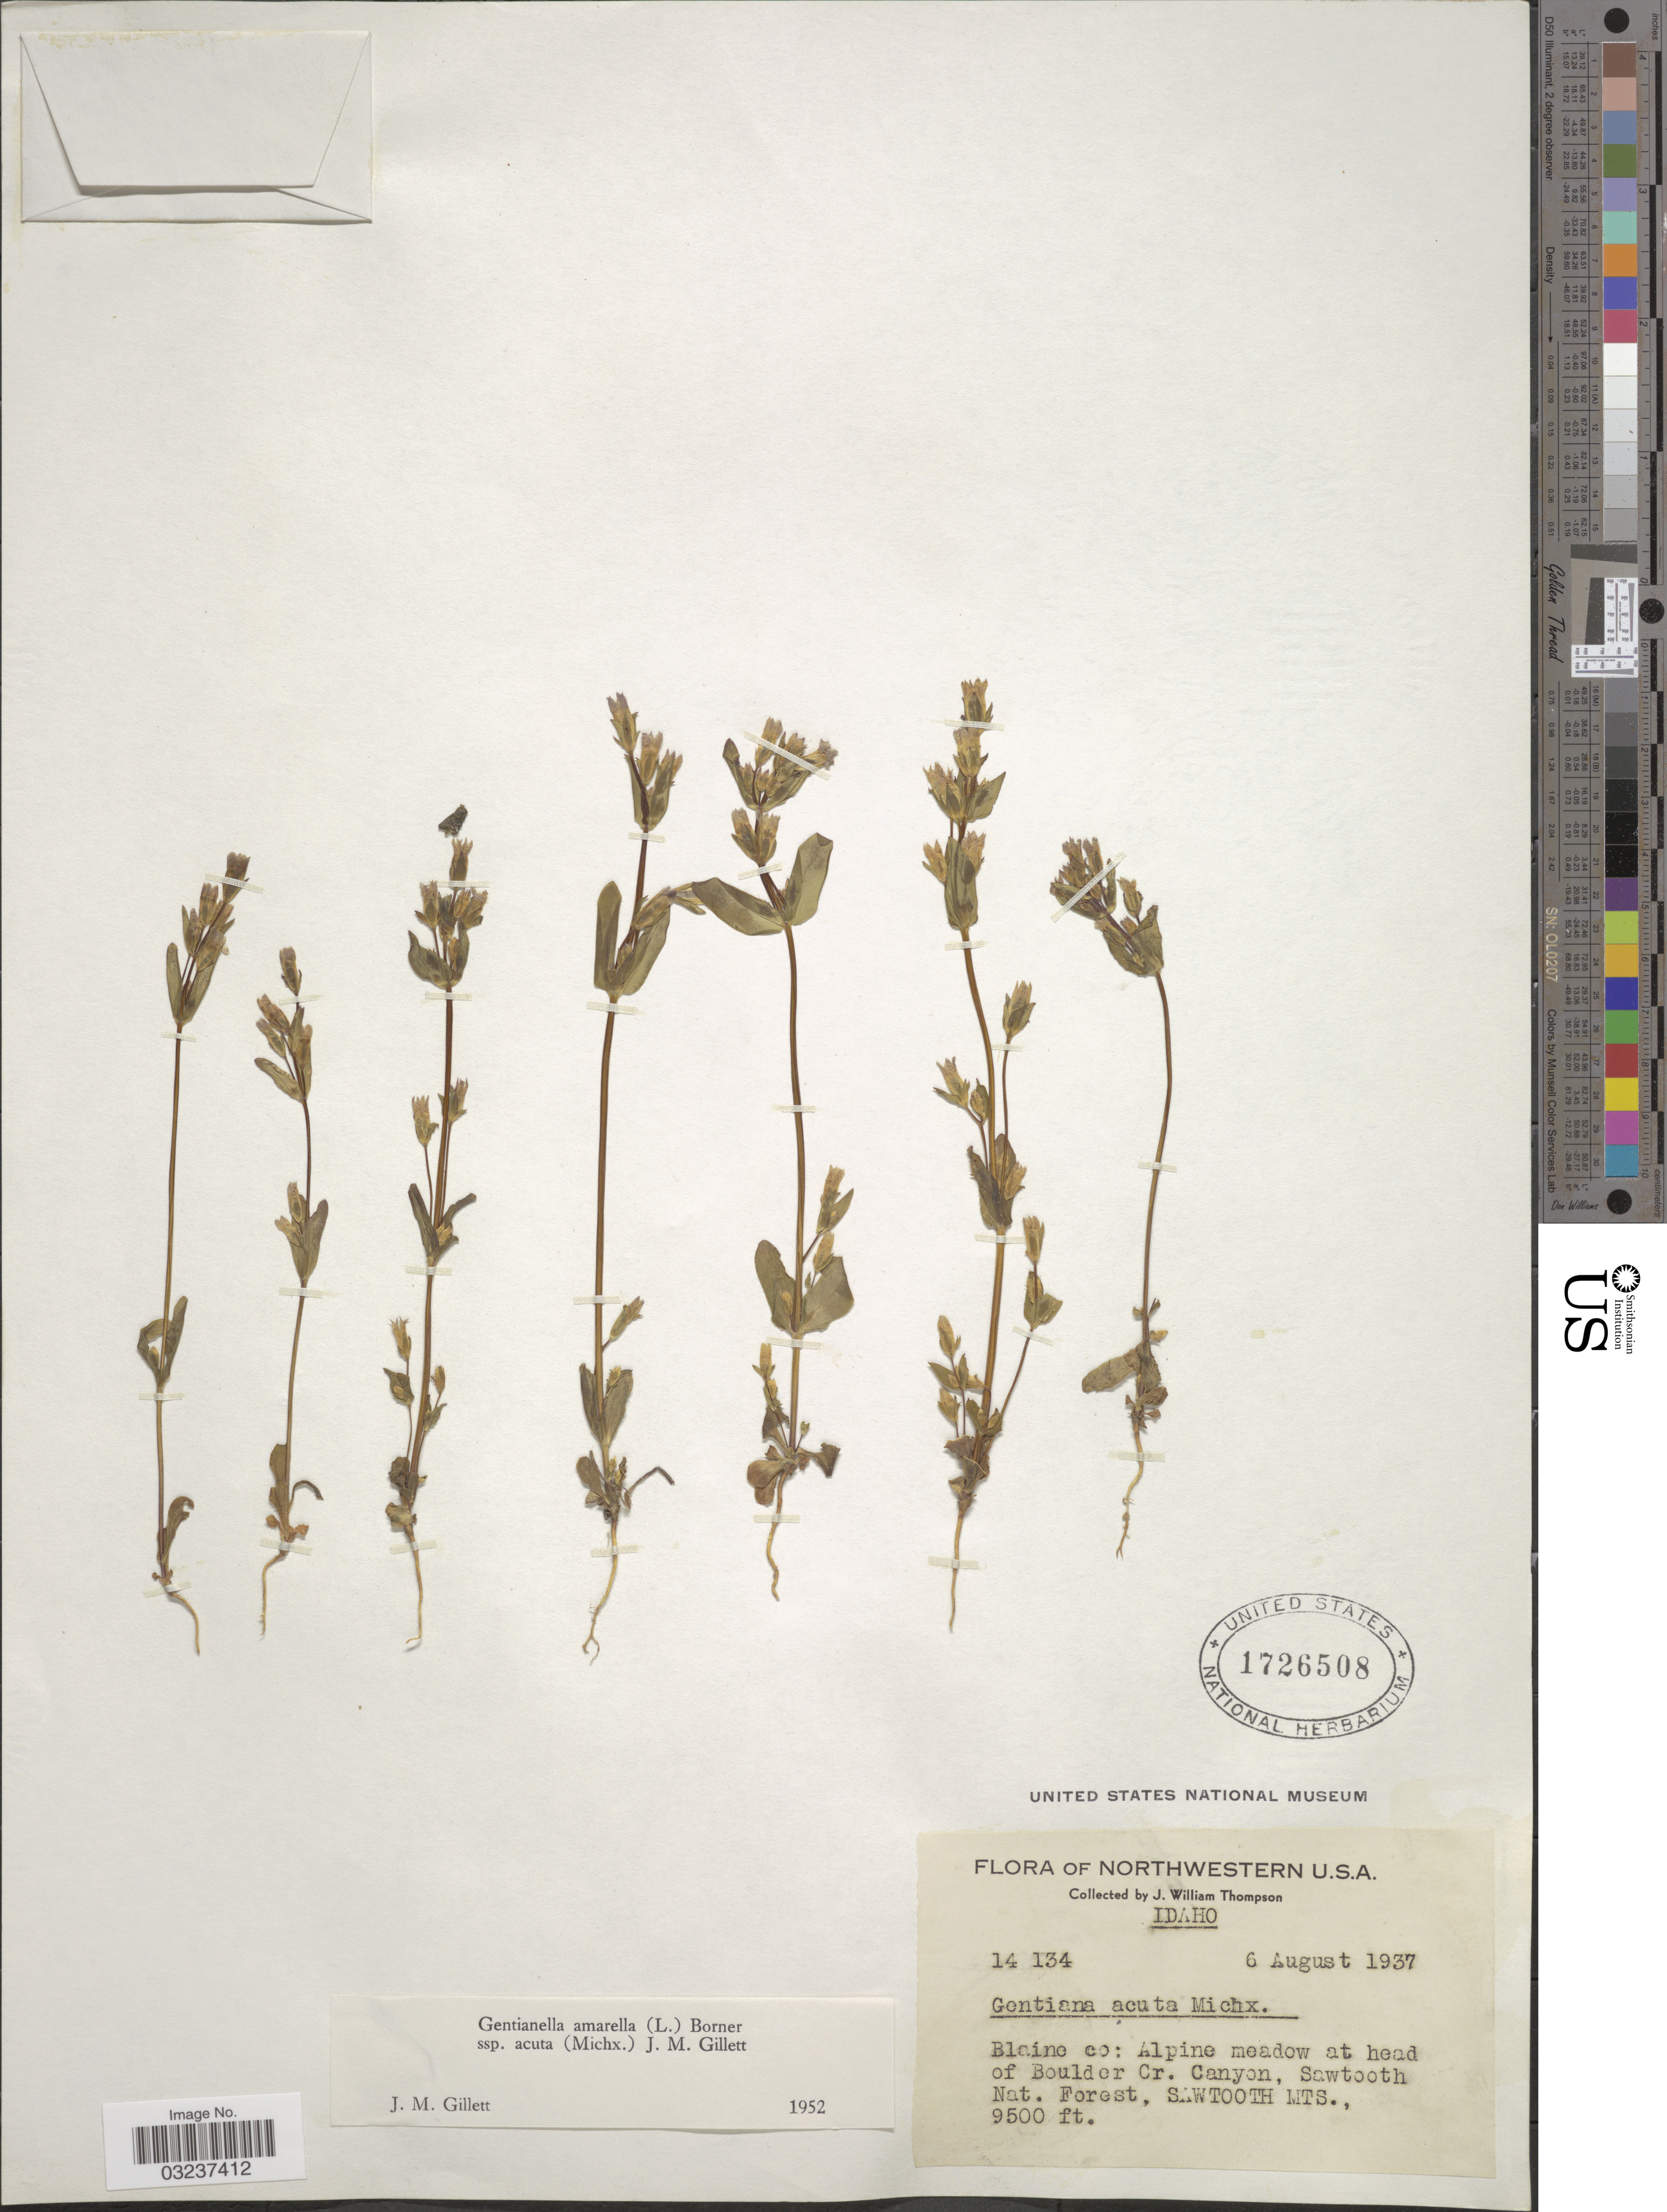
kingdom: Plantae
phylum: Tracheophyta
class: Magnoliopsida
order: Gentianales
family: Gentianaceae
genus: Gentianella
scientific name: Gentianella amarella subsp. acuta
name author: (Michx.) J.M. Gillett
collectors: J. W. Thompson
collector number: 14134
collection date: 1937-08-06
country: United States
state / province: Idaho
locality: Northwestern U.S.A. Blaine Co: Alpine meadow at head of Boulder Cr. Canyon, Sawtooth Nat. Forest, Sawtooth Mts.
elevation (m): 2896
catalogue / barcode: US 1726508